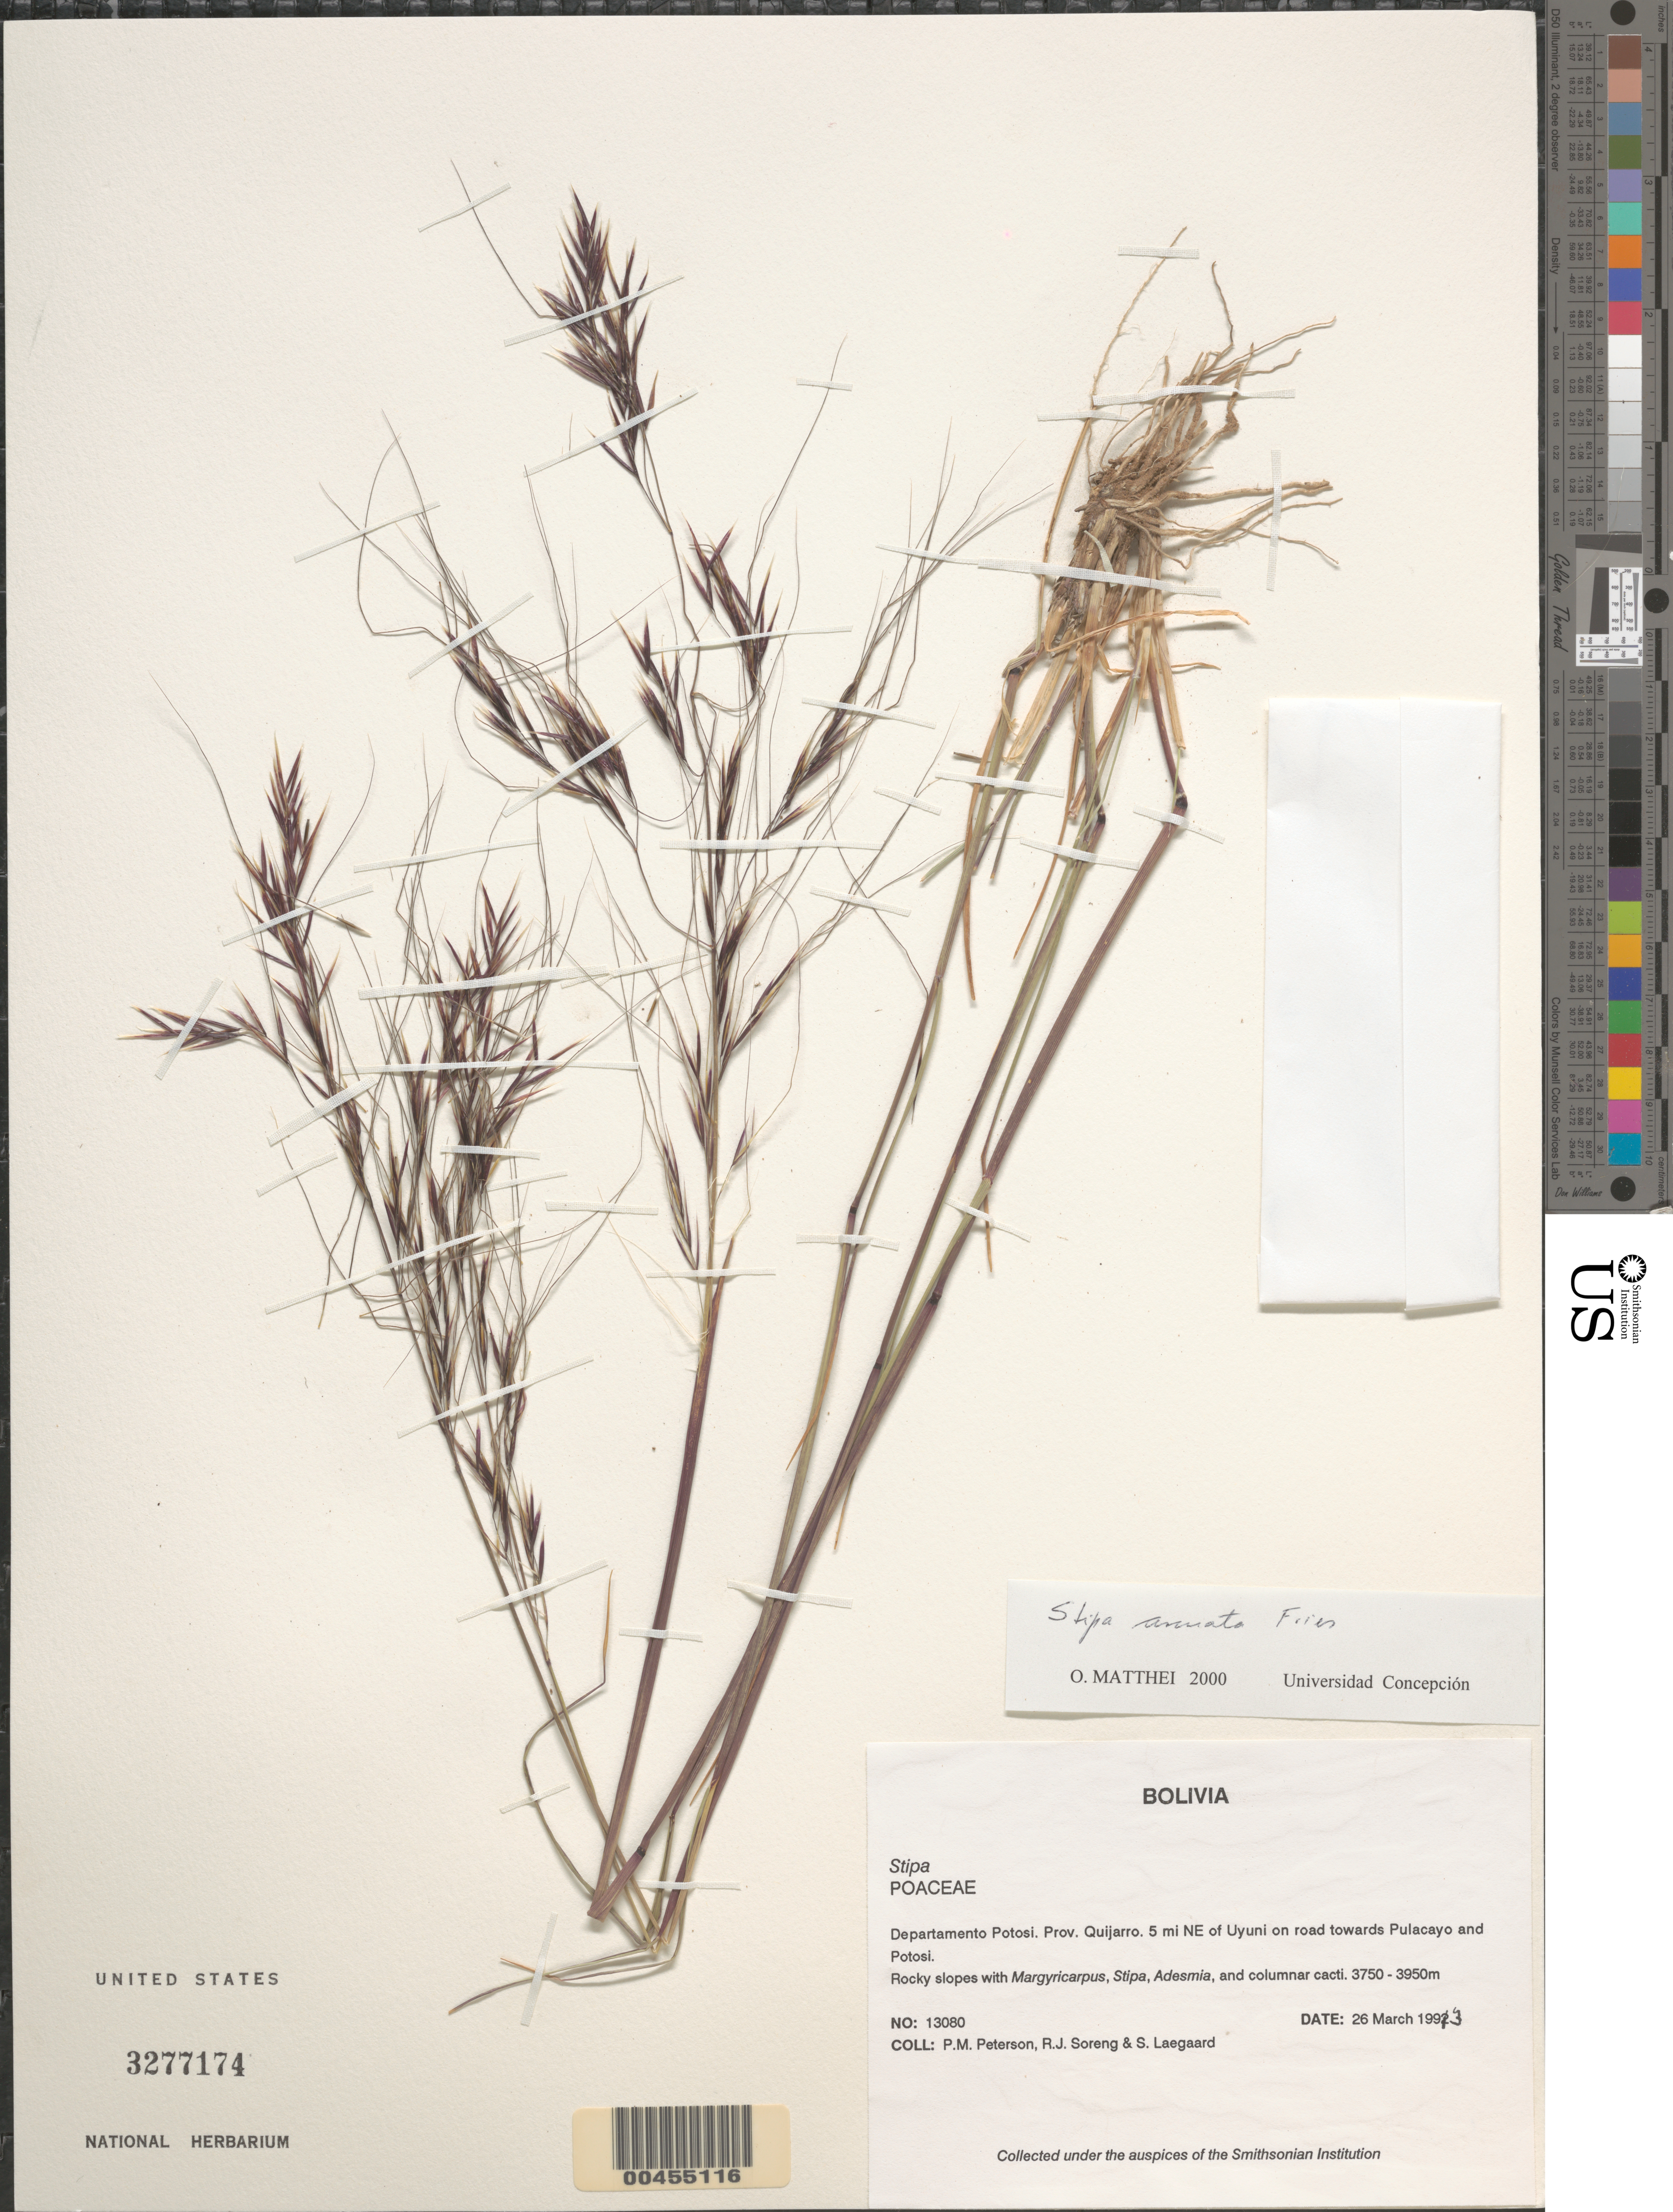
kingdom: Plantae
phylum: Tracheophyta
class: Liliopsida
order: Poales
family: Poaceae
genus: Stipa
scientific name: Stipa sp.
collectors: P. M. Peterson, R. J. Soreng & S. Lægaard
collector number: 13080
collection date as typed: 26 Mar 1992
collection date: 1992-03-26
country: Bolivia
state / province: Potosí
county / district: Quijarro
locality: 5 mi NE of Uyuni on road towards Pulacayo and Potosi.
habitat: Rocky slopes with Margyricarpus, Stipa, Adesmia, and columnar cacti.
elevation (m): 3750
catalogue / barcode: US 3277174